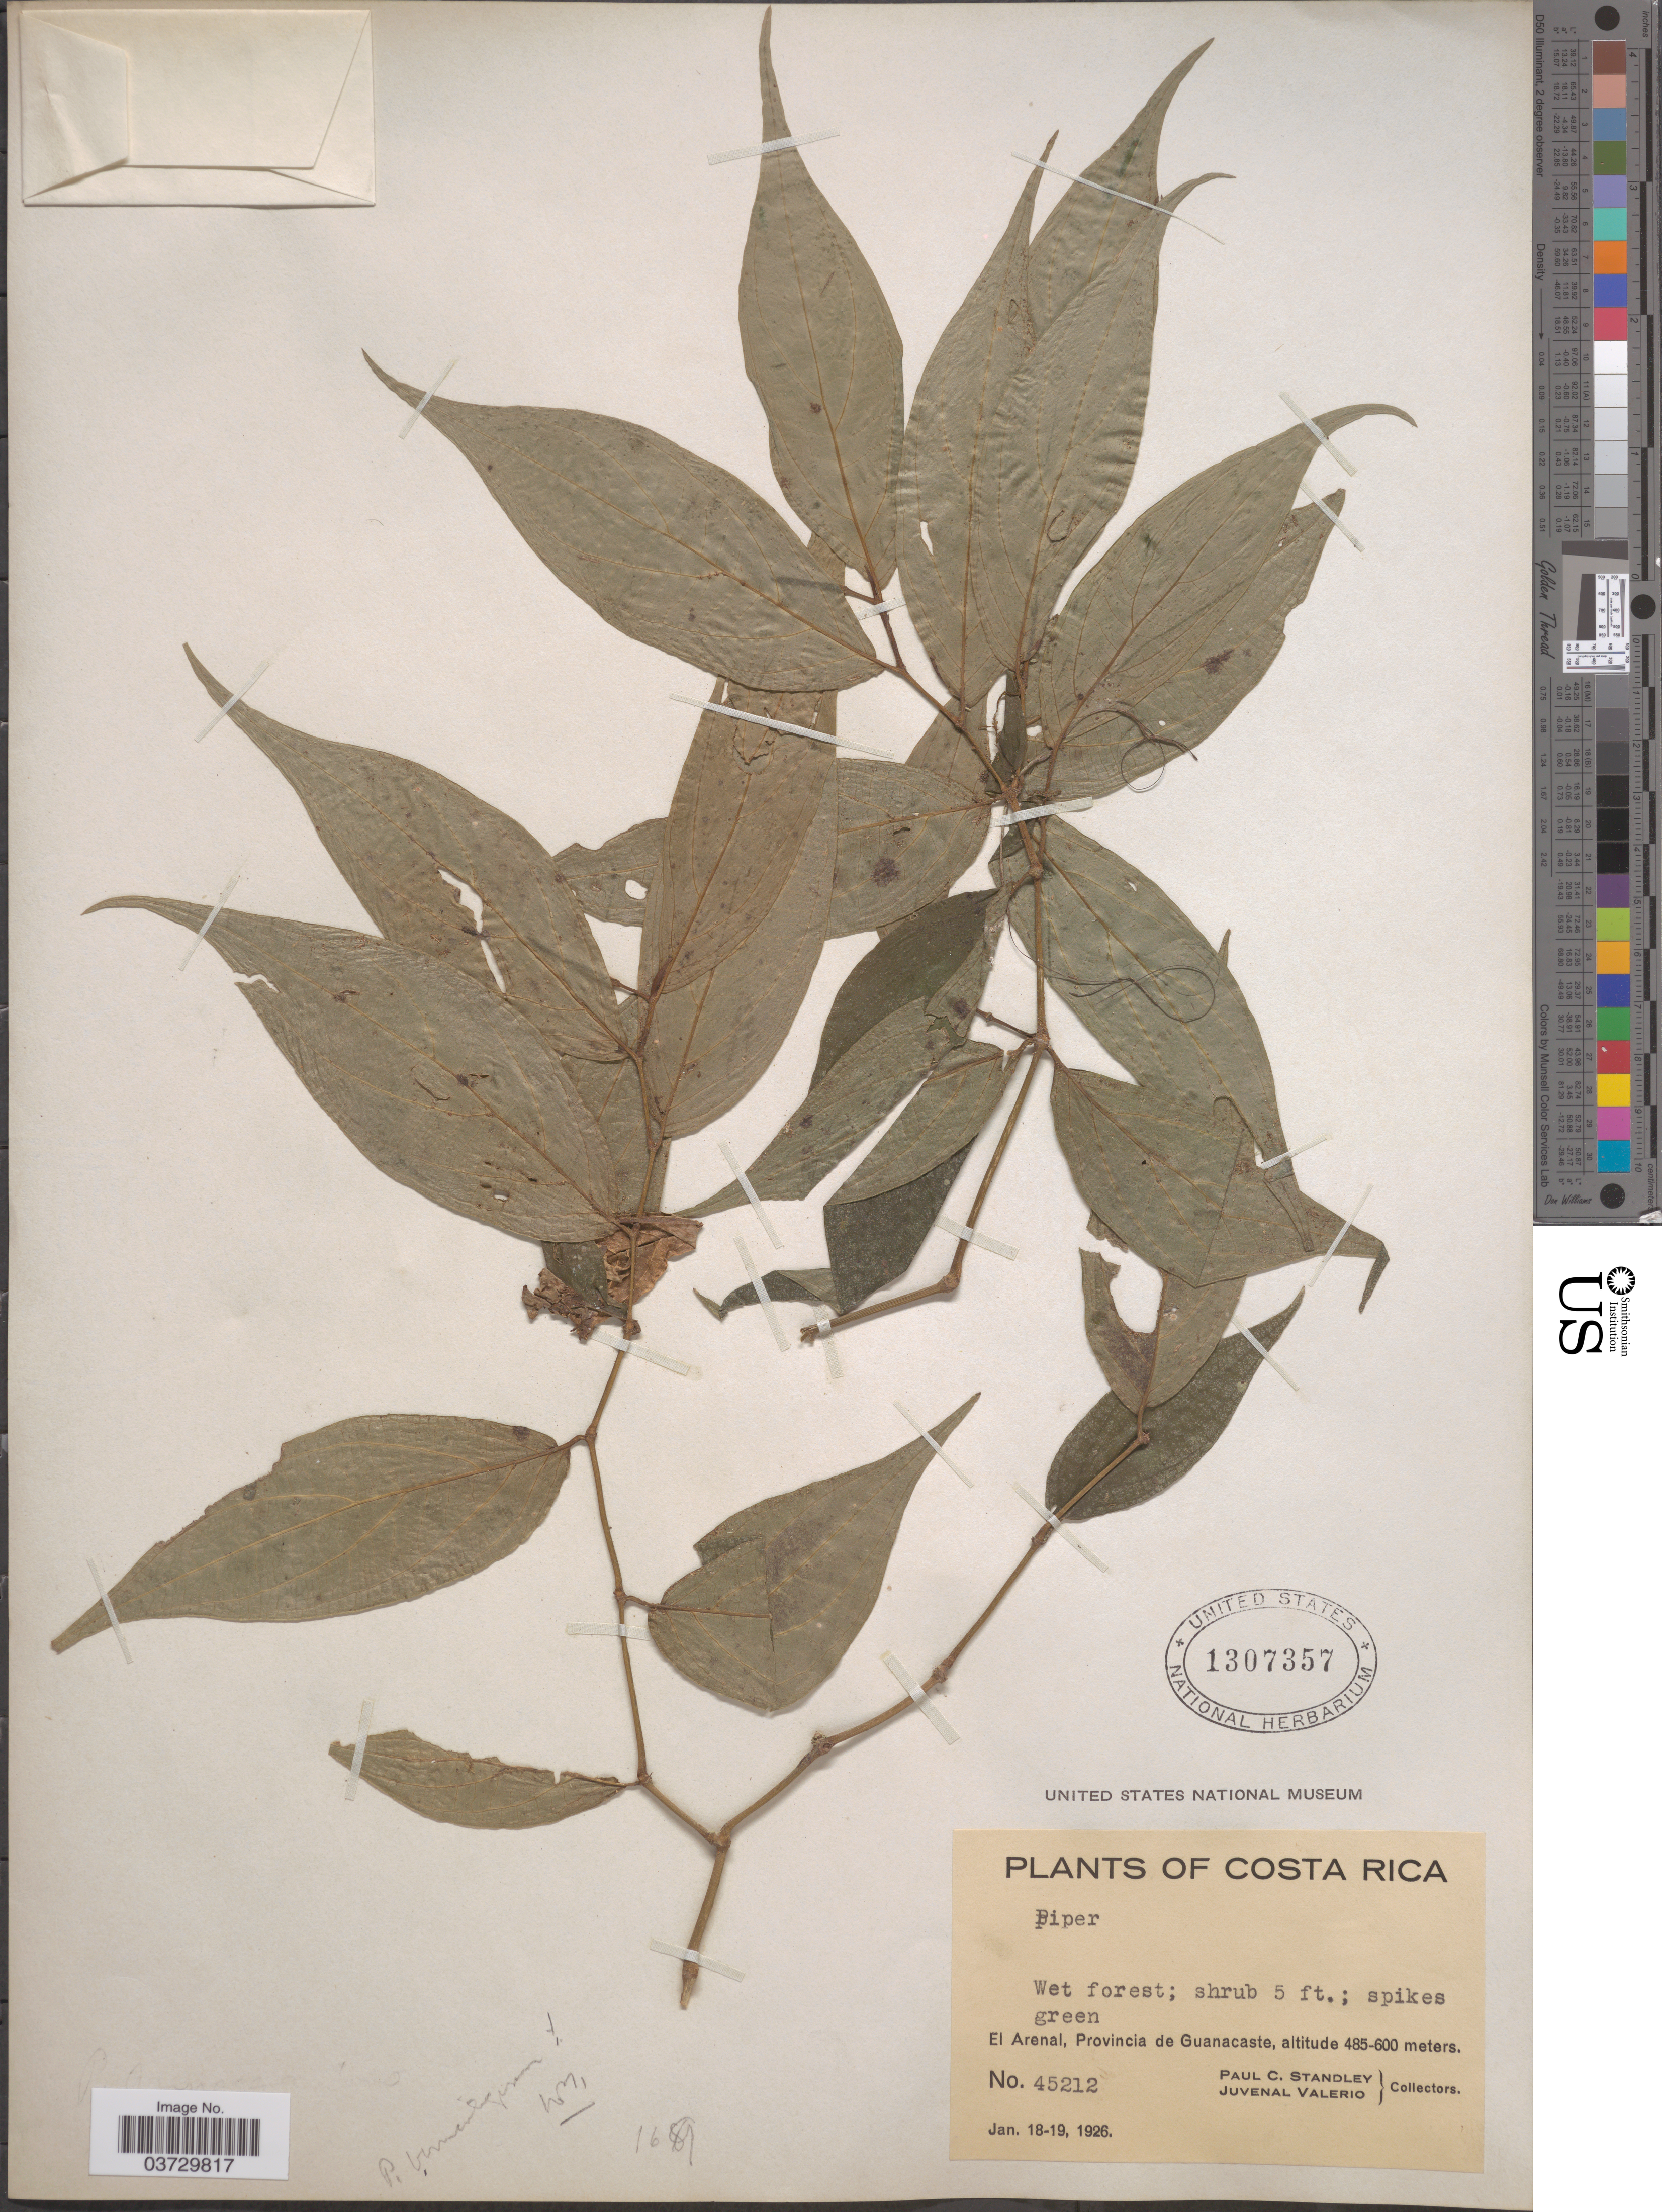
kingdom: Plantae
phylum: Tracheophyta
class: Magnoliopsida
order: Piperales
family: Piperaceae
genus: Piper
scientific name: Piper verruculigerum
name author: Trel.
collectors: P. C. Standley & J. Valerio R.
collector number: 45212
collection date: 1926-01-18/1926-01-19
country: Costa Rica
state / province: Guanacaste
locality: El Arenal.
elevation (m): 485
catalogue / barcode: US 1307357